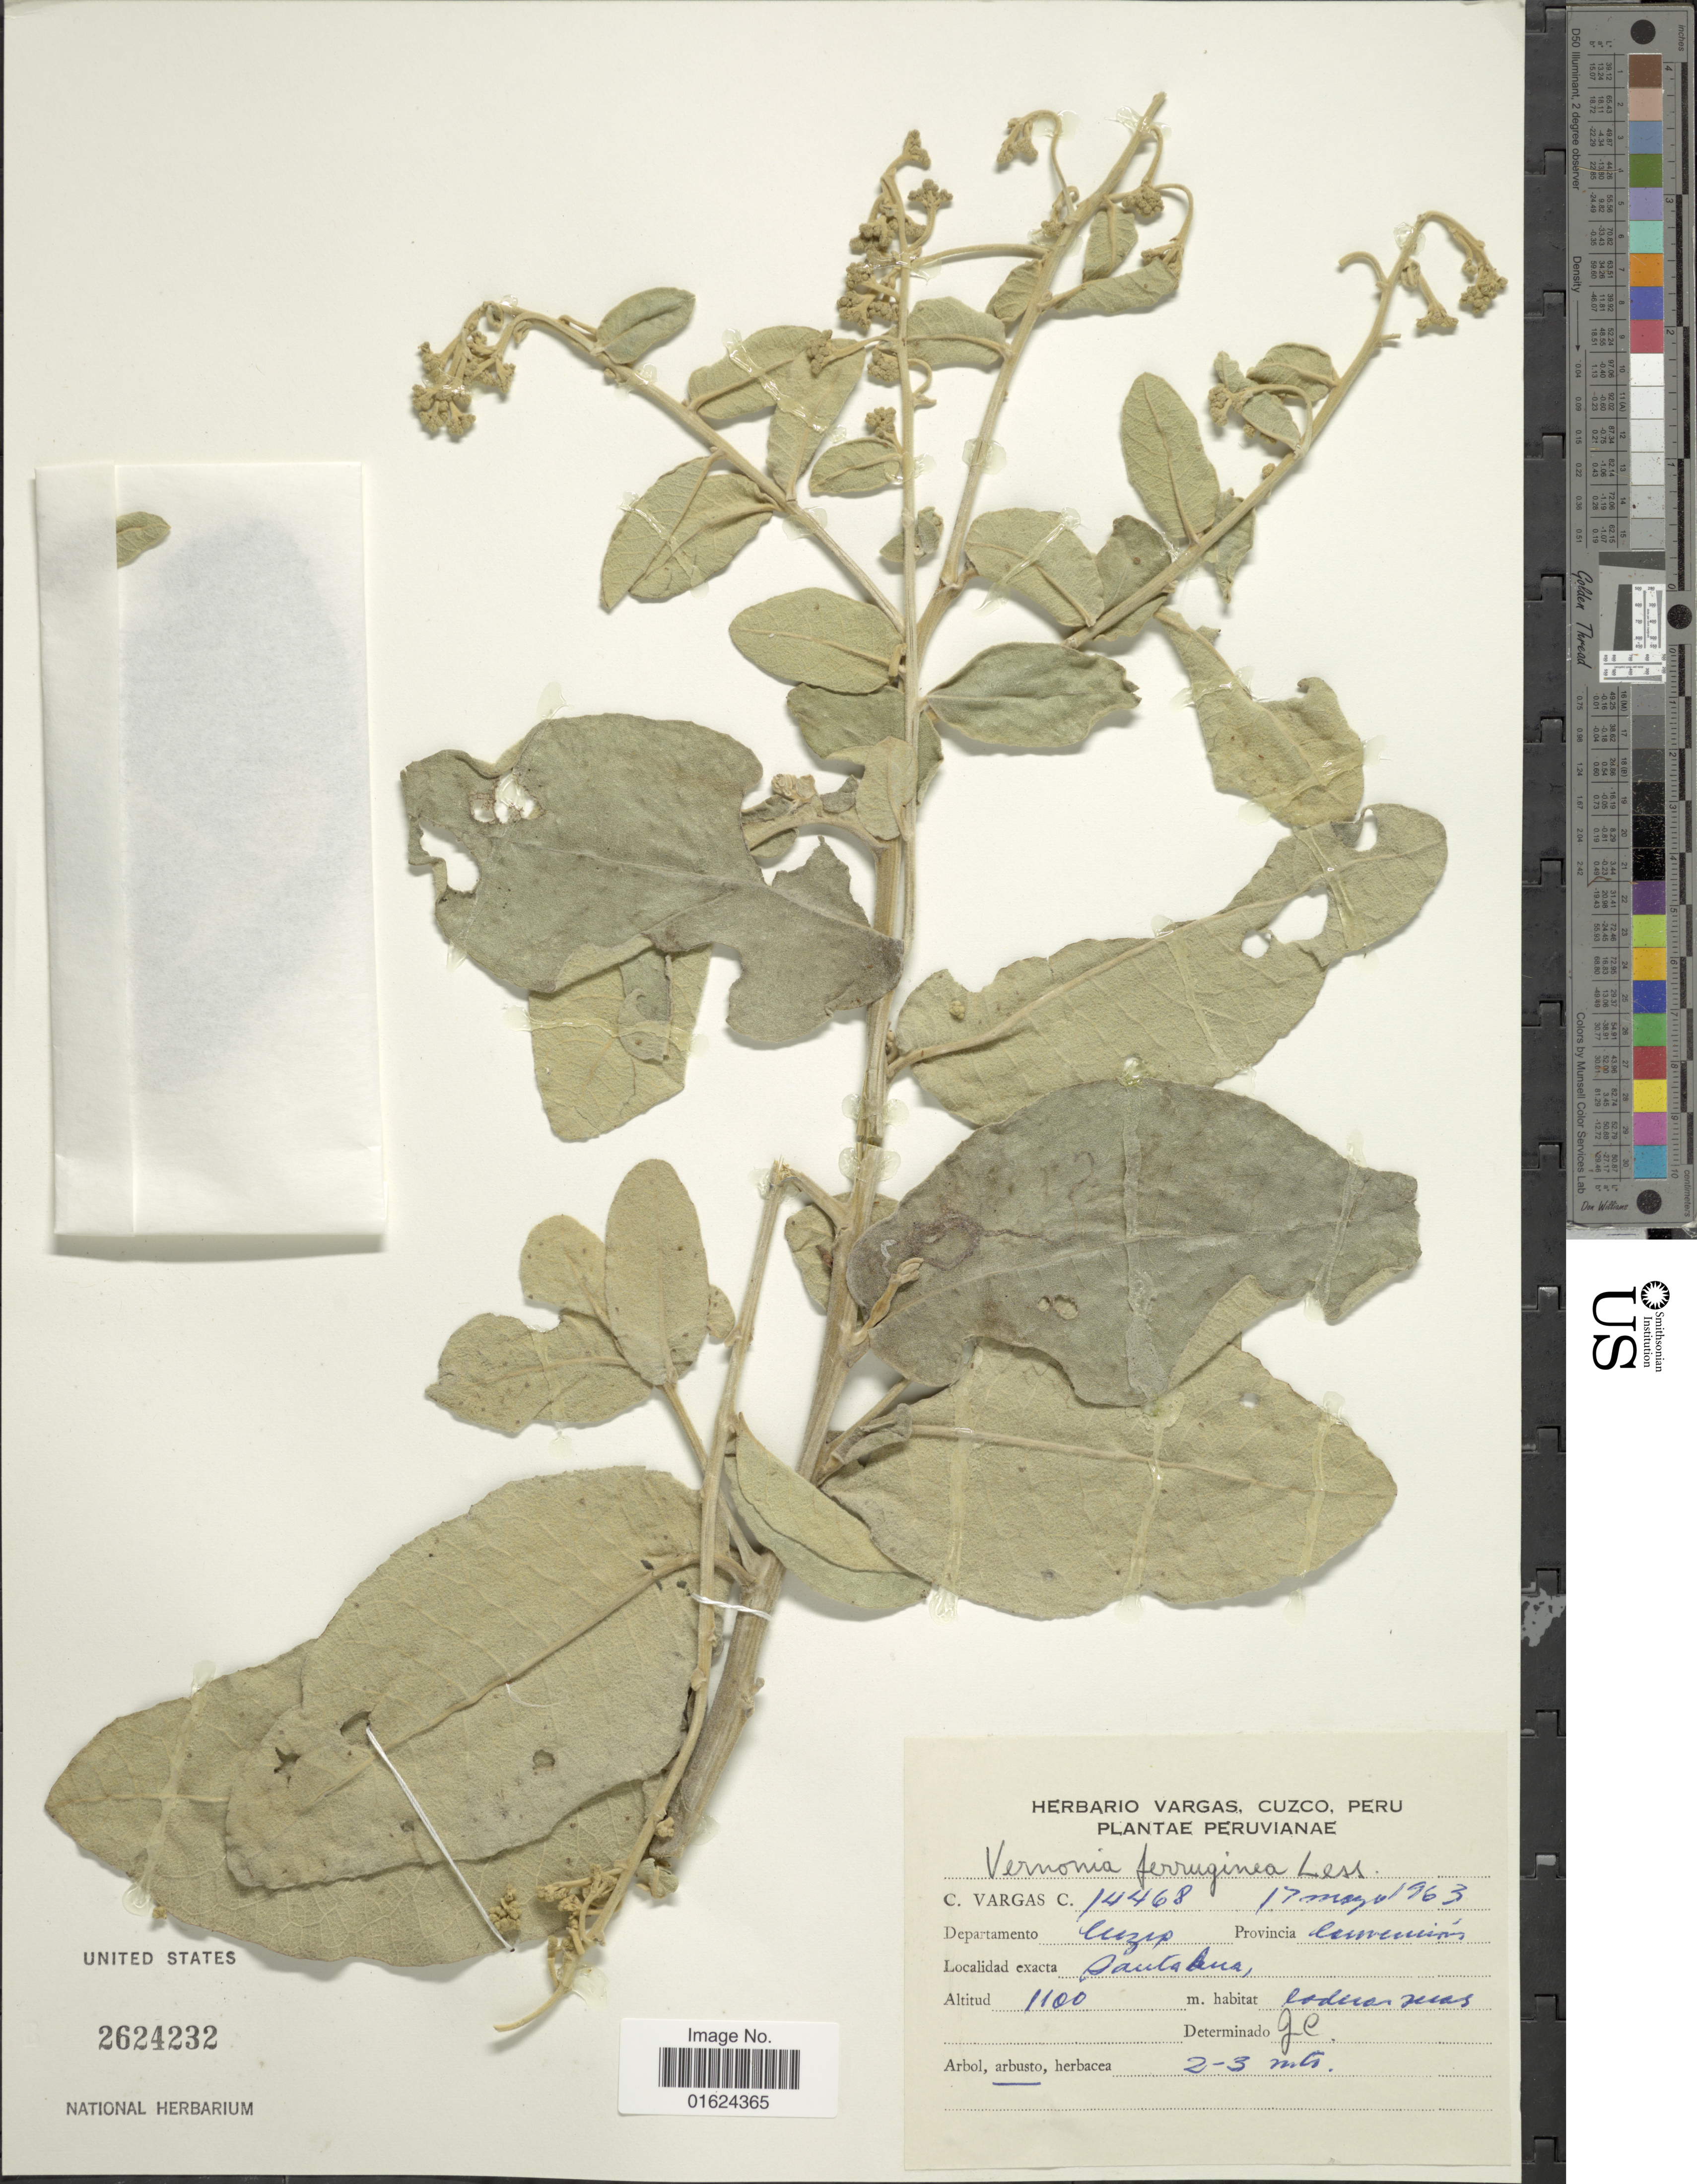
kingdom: Plantae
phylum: Tracheophyta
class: Magnoliopsida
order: Asterales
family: Asteraceae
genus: Vernonanthura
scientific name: Vernonanthura ferruginea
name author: (Less.) H. Rob.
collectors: C. Vargas Calderón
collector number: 14468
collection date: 1963-05-17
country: Peru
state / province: Cusco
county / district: La Convención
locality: Santa Ana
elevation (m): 1100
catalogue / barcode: US 2624232